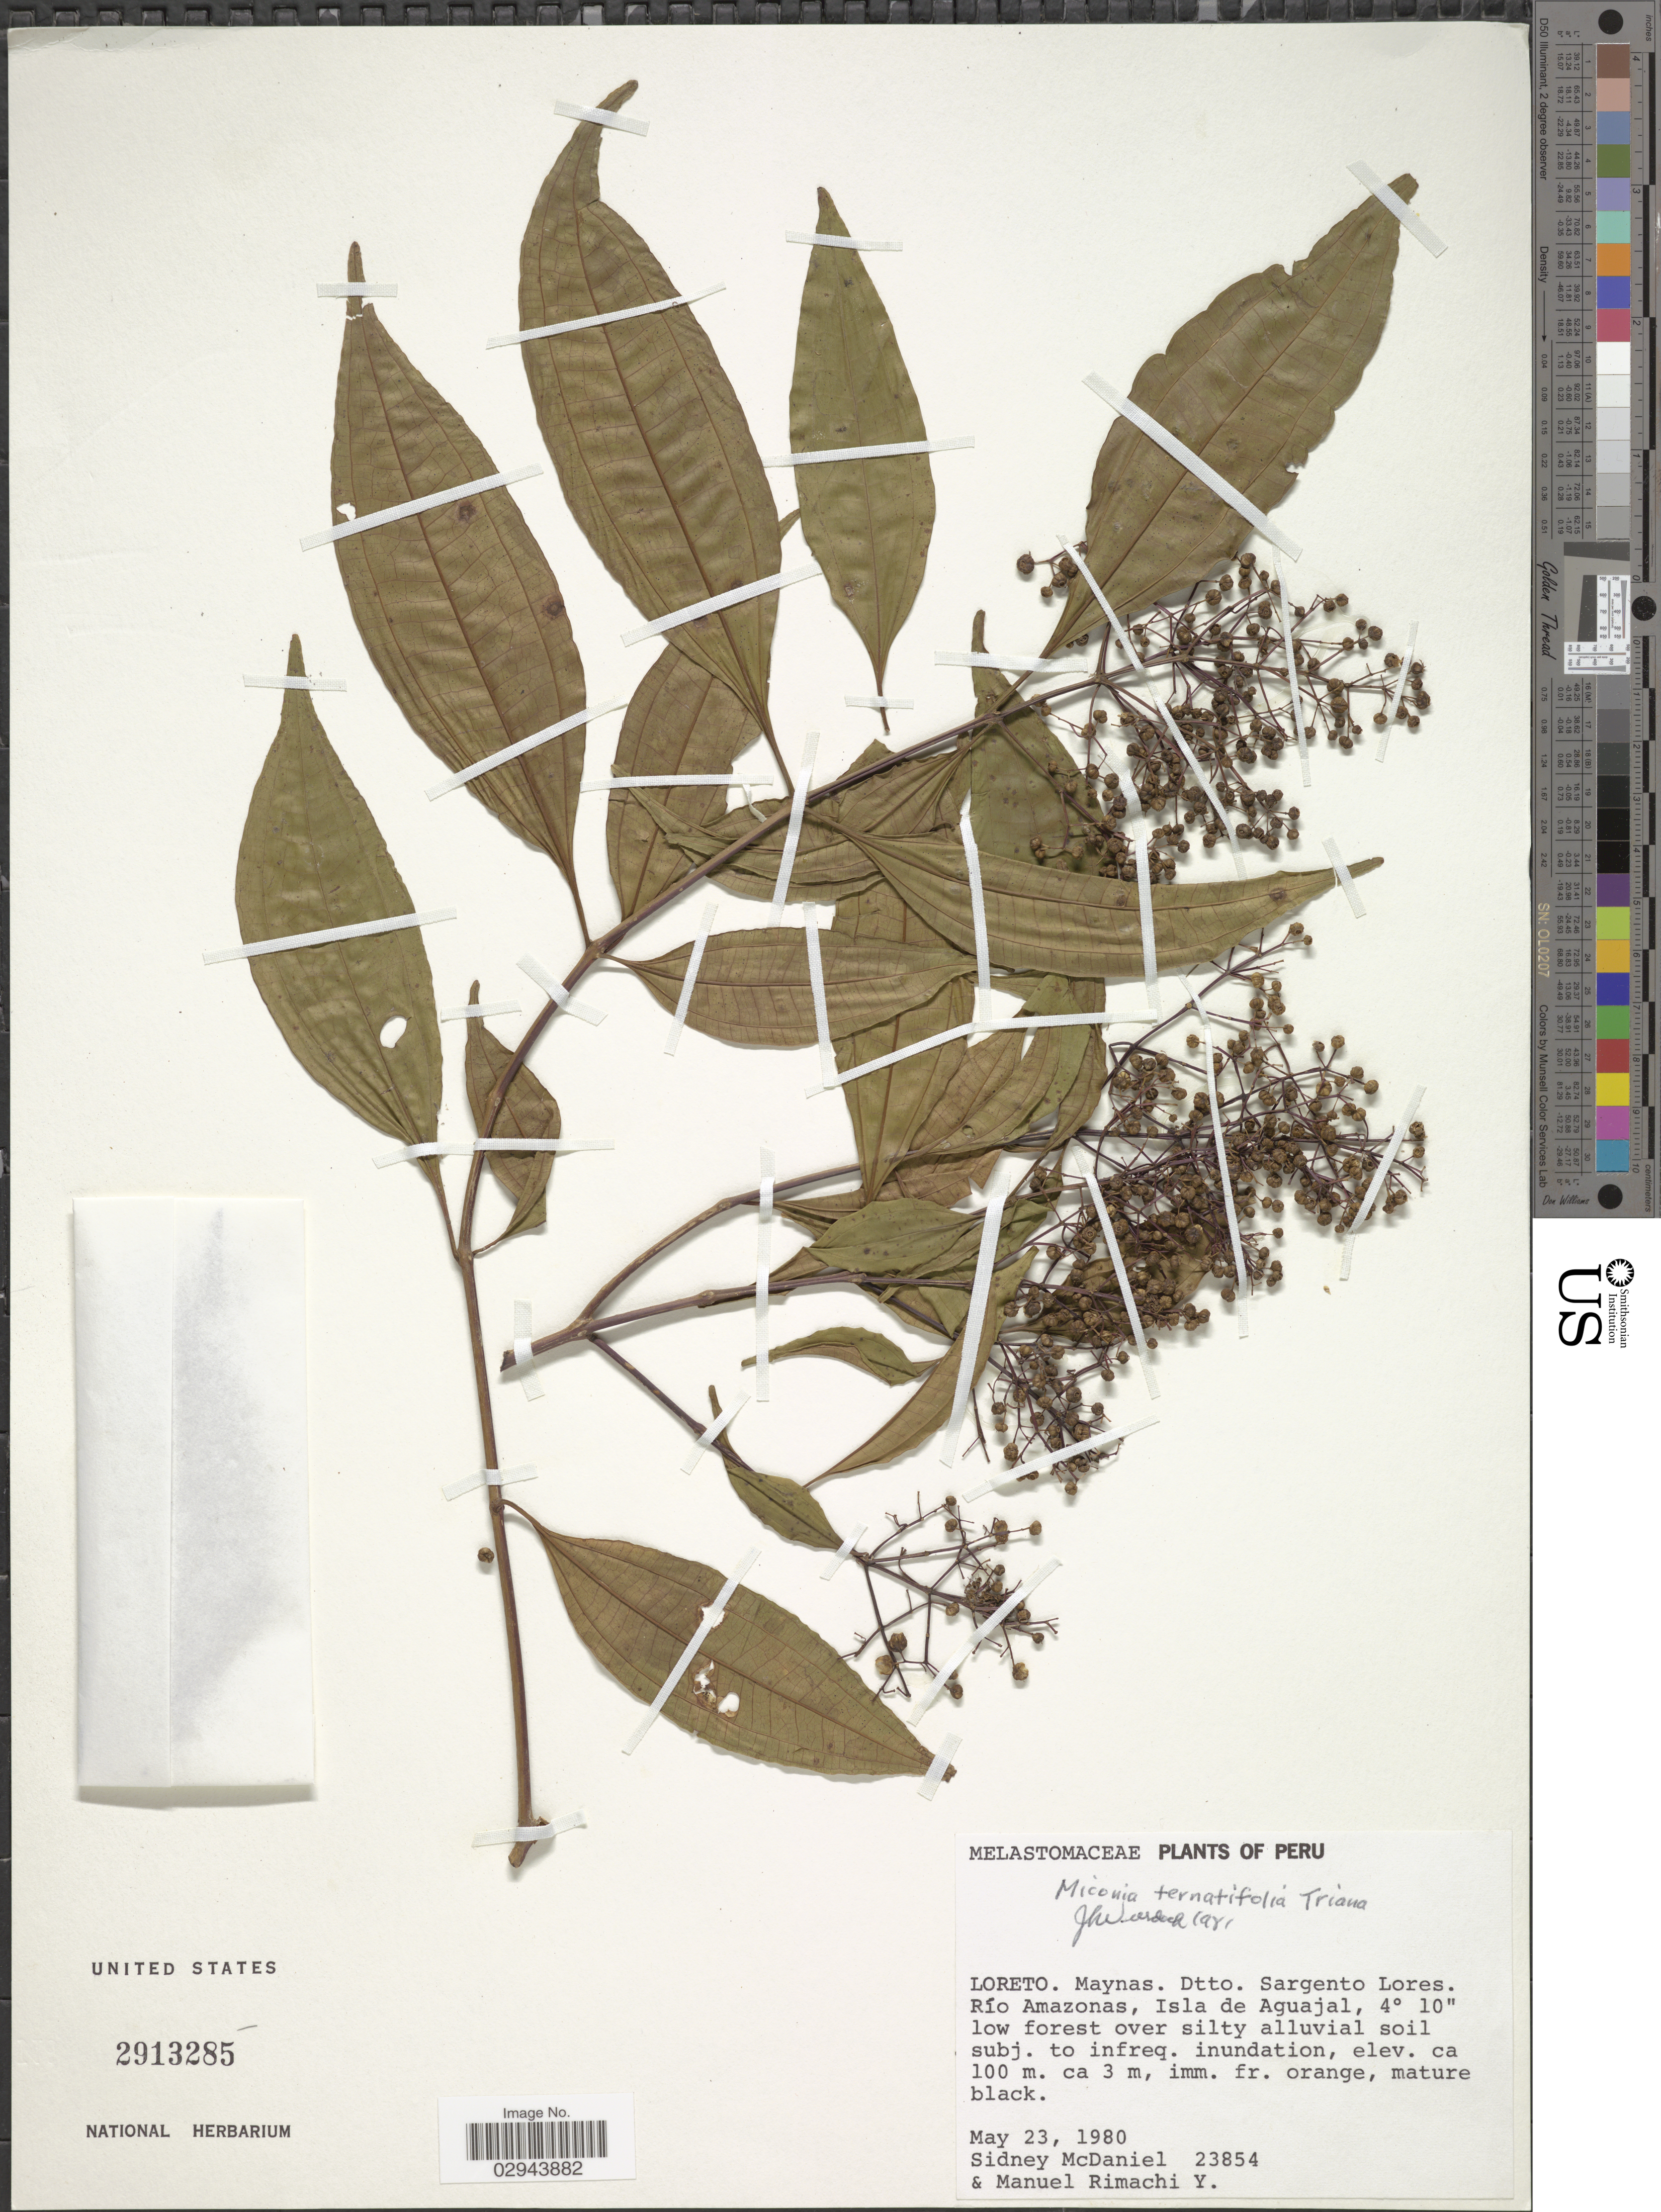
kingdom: Plantae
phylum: Tracheophyta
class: Magnoliopsida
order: Myrtales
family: Melastomataceae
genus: Miconia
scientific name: Miconia ternatifolia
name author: Triana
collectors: S. McDaniel & M. Rimachi Y.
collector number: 23854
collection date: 1980-05-23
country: Peru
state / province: Loreto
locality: Maynas. Dtto. Sargento Lores. Río Amazonas, Isla de Aguajal.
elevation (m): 100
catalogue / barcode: US 2913285